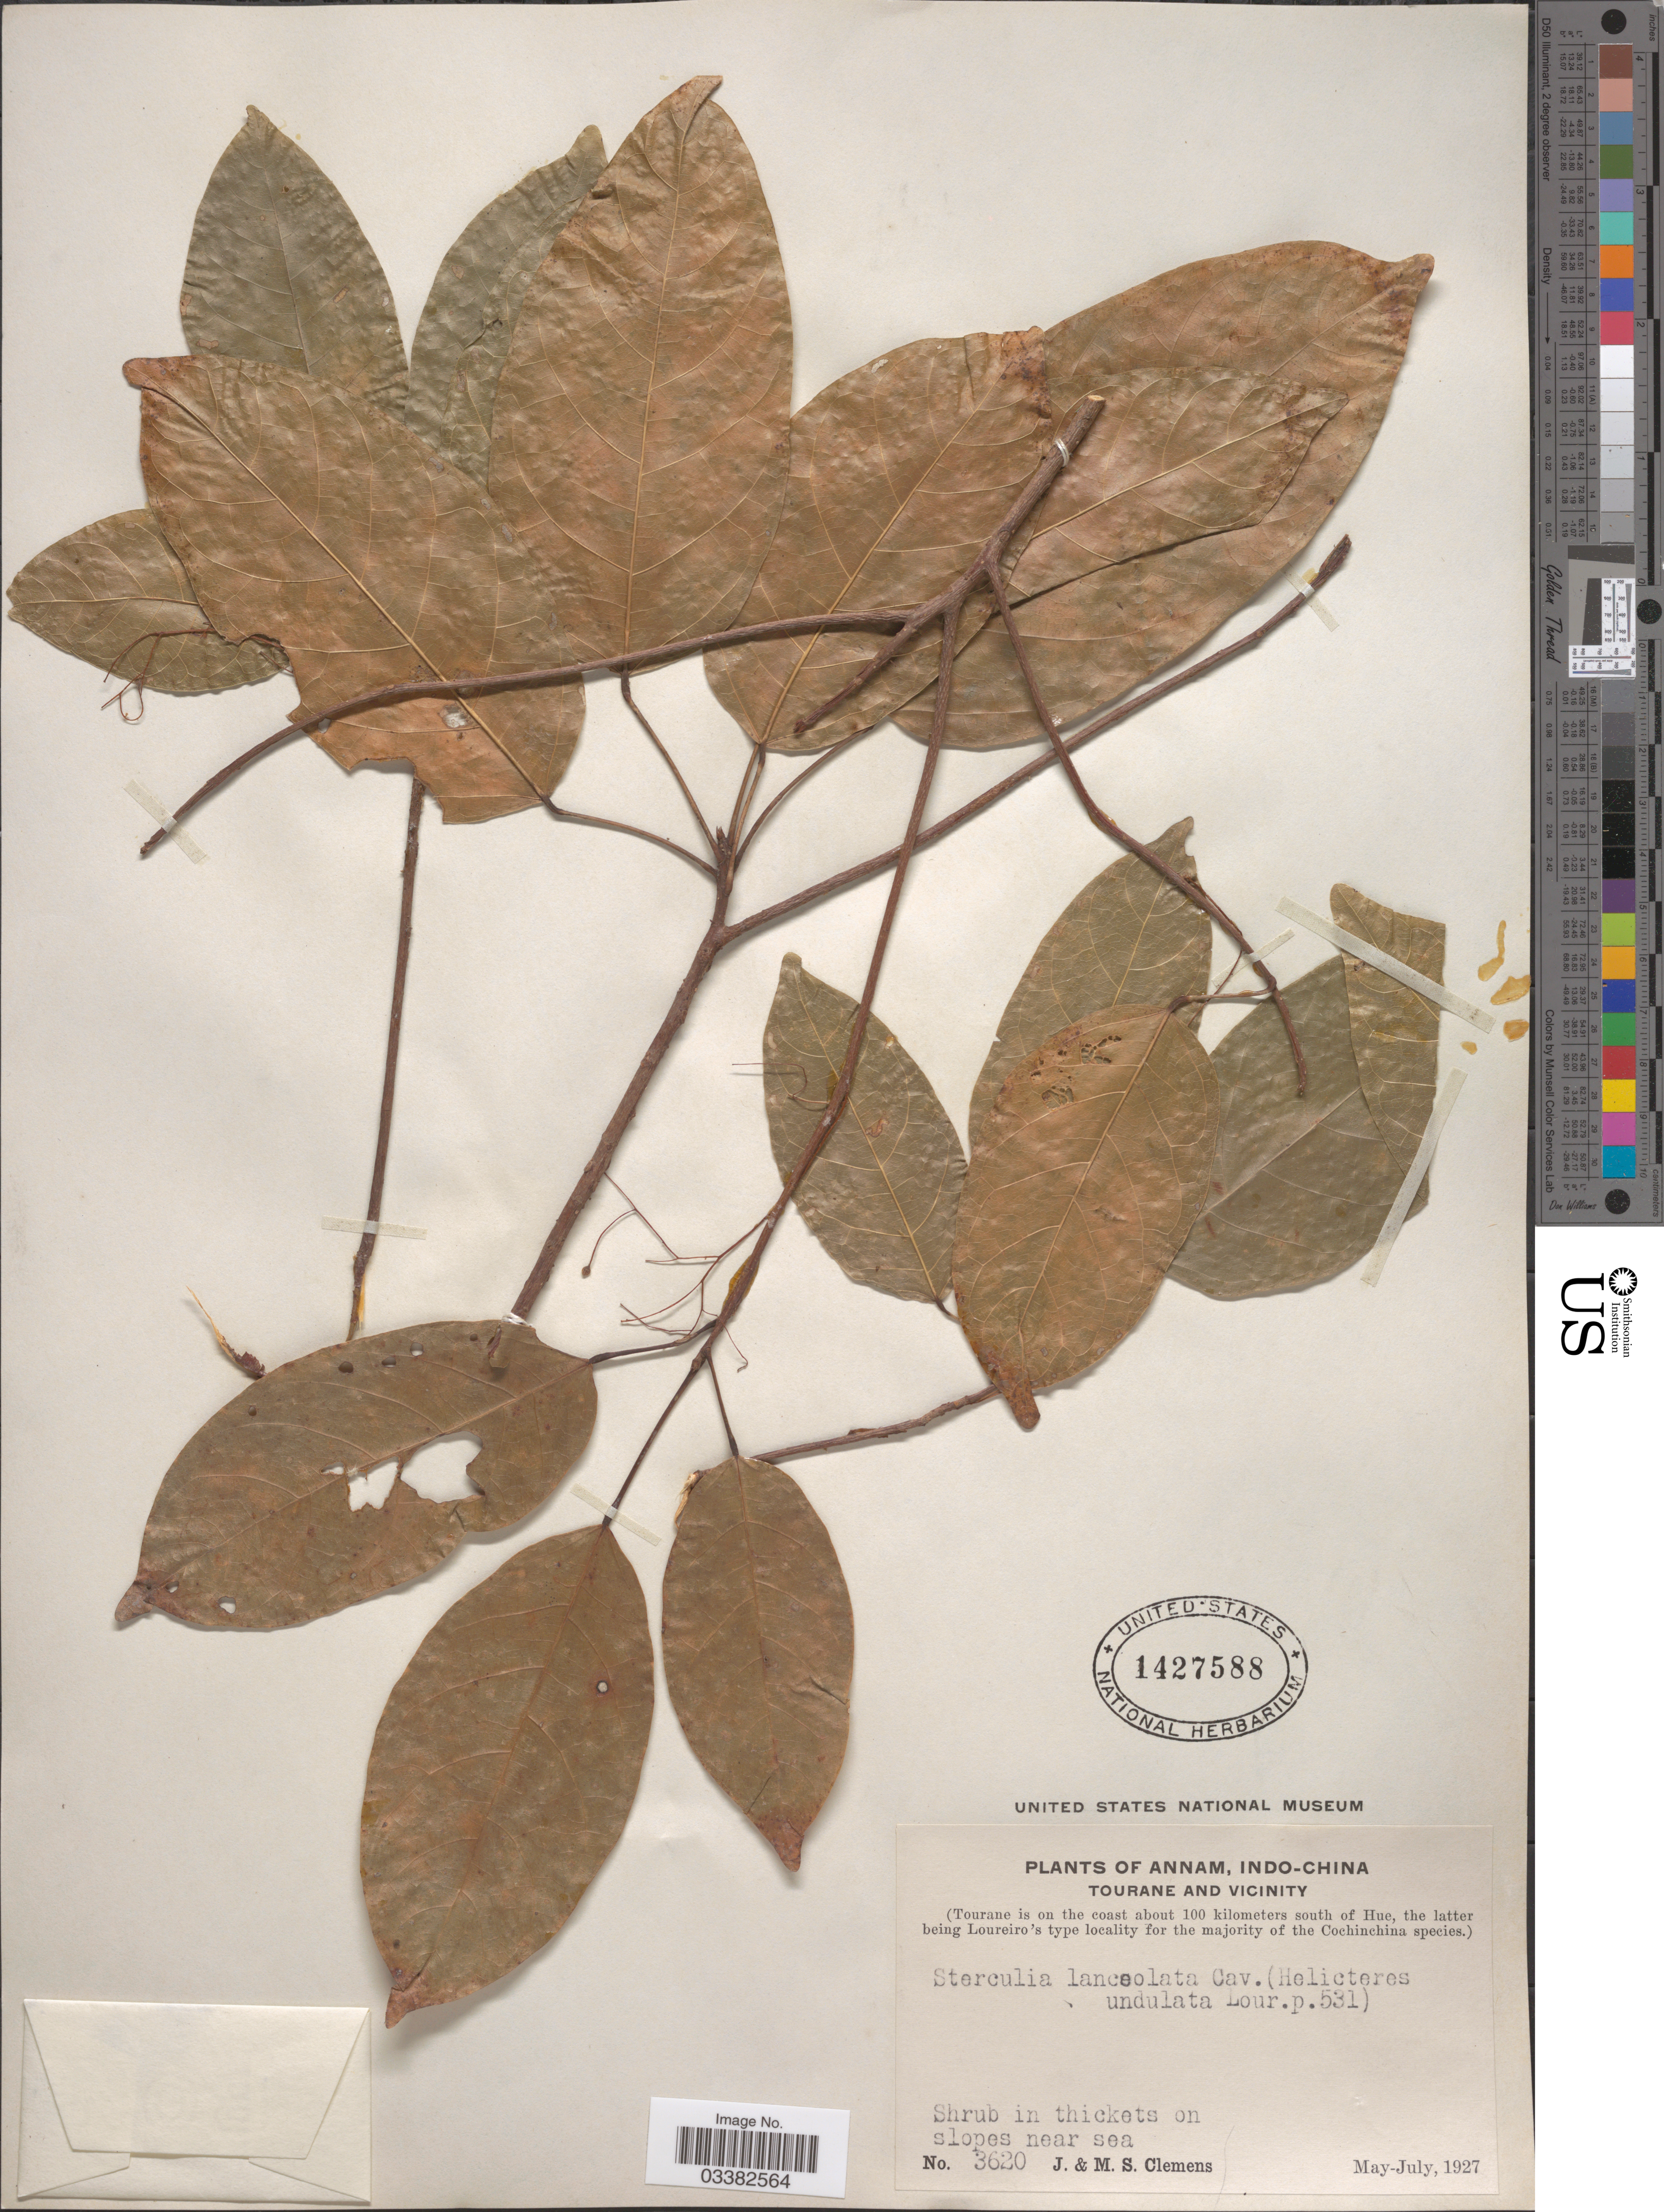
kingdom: Plantae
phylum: Tracheophyta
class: Magnoliopsida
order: Malvales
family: Malvaceae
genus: Sterculia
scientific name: Sterculia lanceolata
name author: Cav.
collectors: J. Clemens & M. S. Clemens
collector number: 3620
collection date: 1927-05/1927-07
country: Vietnam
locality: Annam, Indo-Chine. Tourane and vicinity. (Tourane is on the coast about 100 kilometers south of Hue). Slopes near sea.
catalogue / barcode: US 1427588